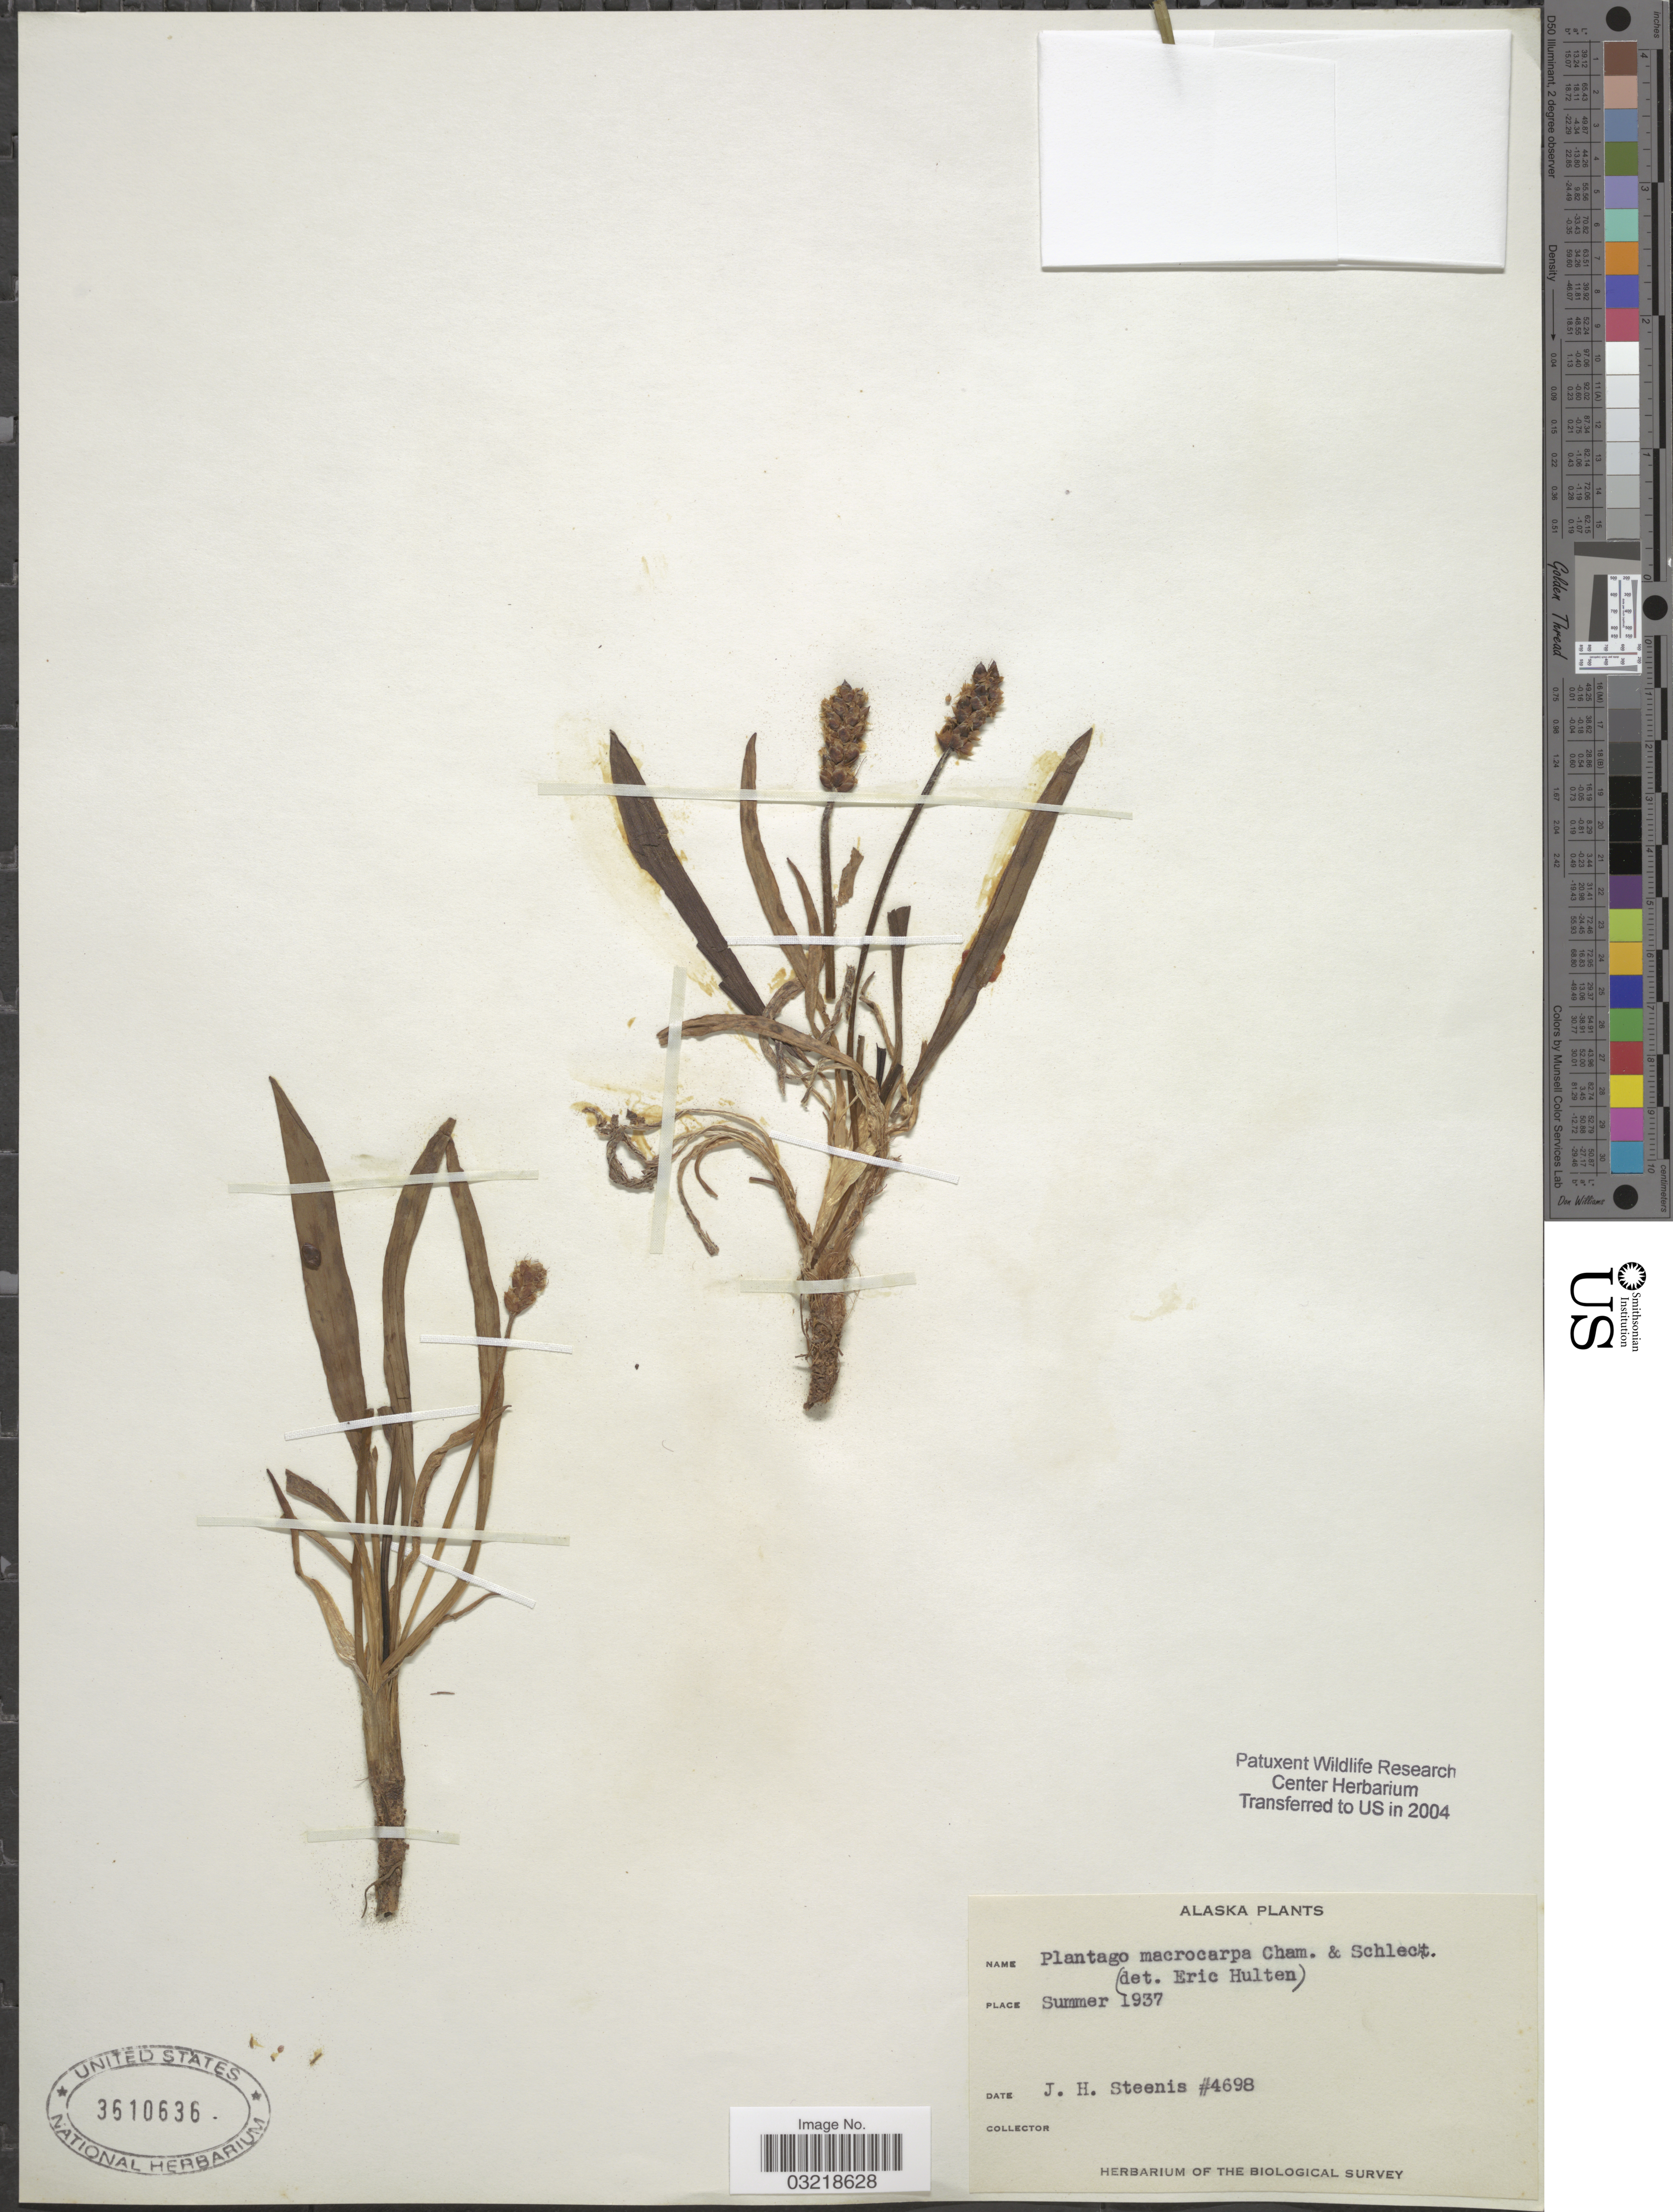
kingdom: Plantae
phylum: Tracheophyta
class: Magnoliopsida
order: Lamiales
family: Plantaginaceae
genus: Plantago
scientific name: Plantago macrocarpa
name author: Cham. & Schltdl.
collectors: J. H. Steenis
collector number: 4698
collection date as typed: Summer 1937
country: United States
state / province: Alaska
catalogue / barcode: US 3610636